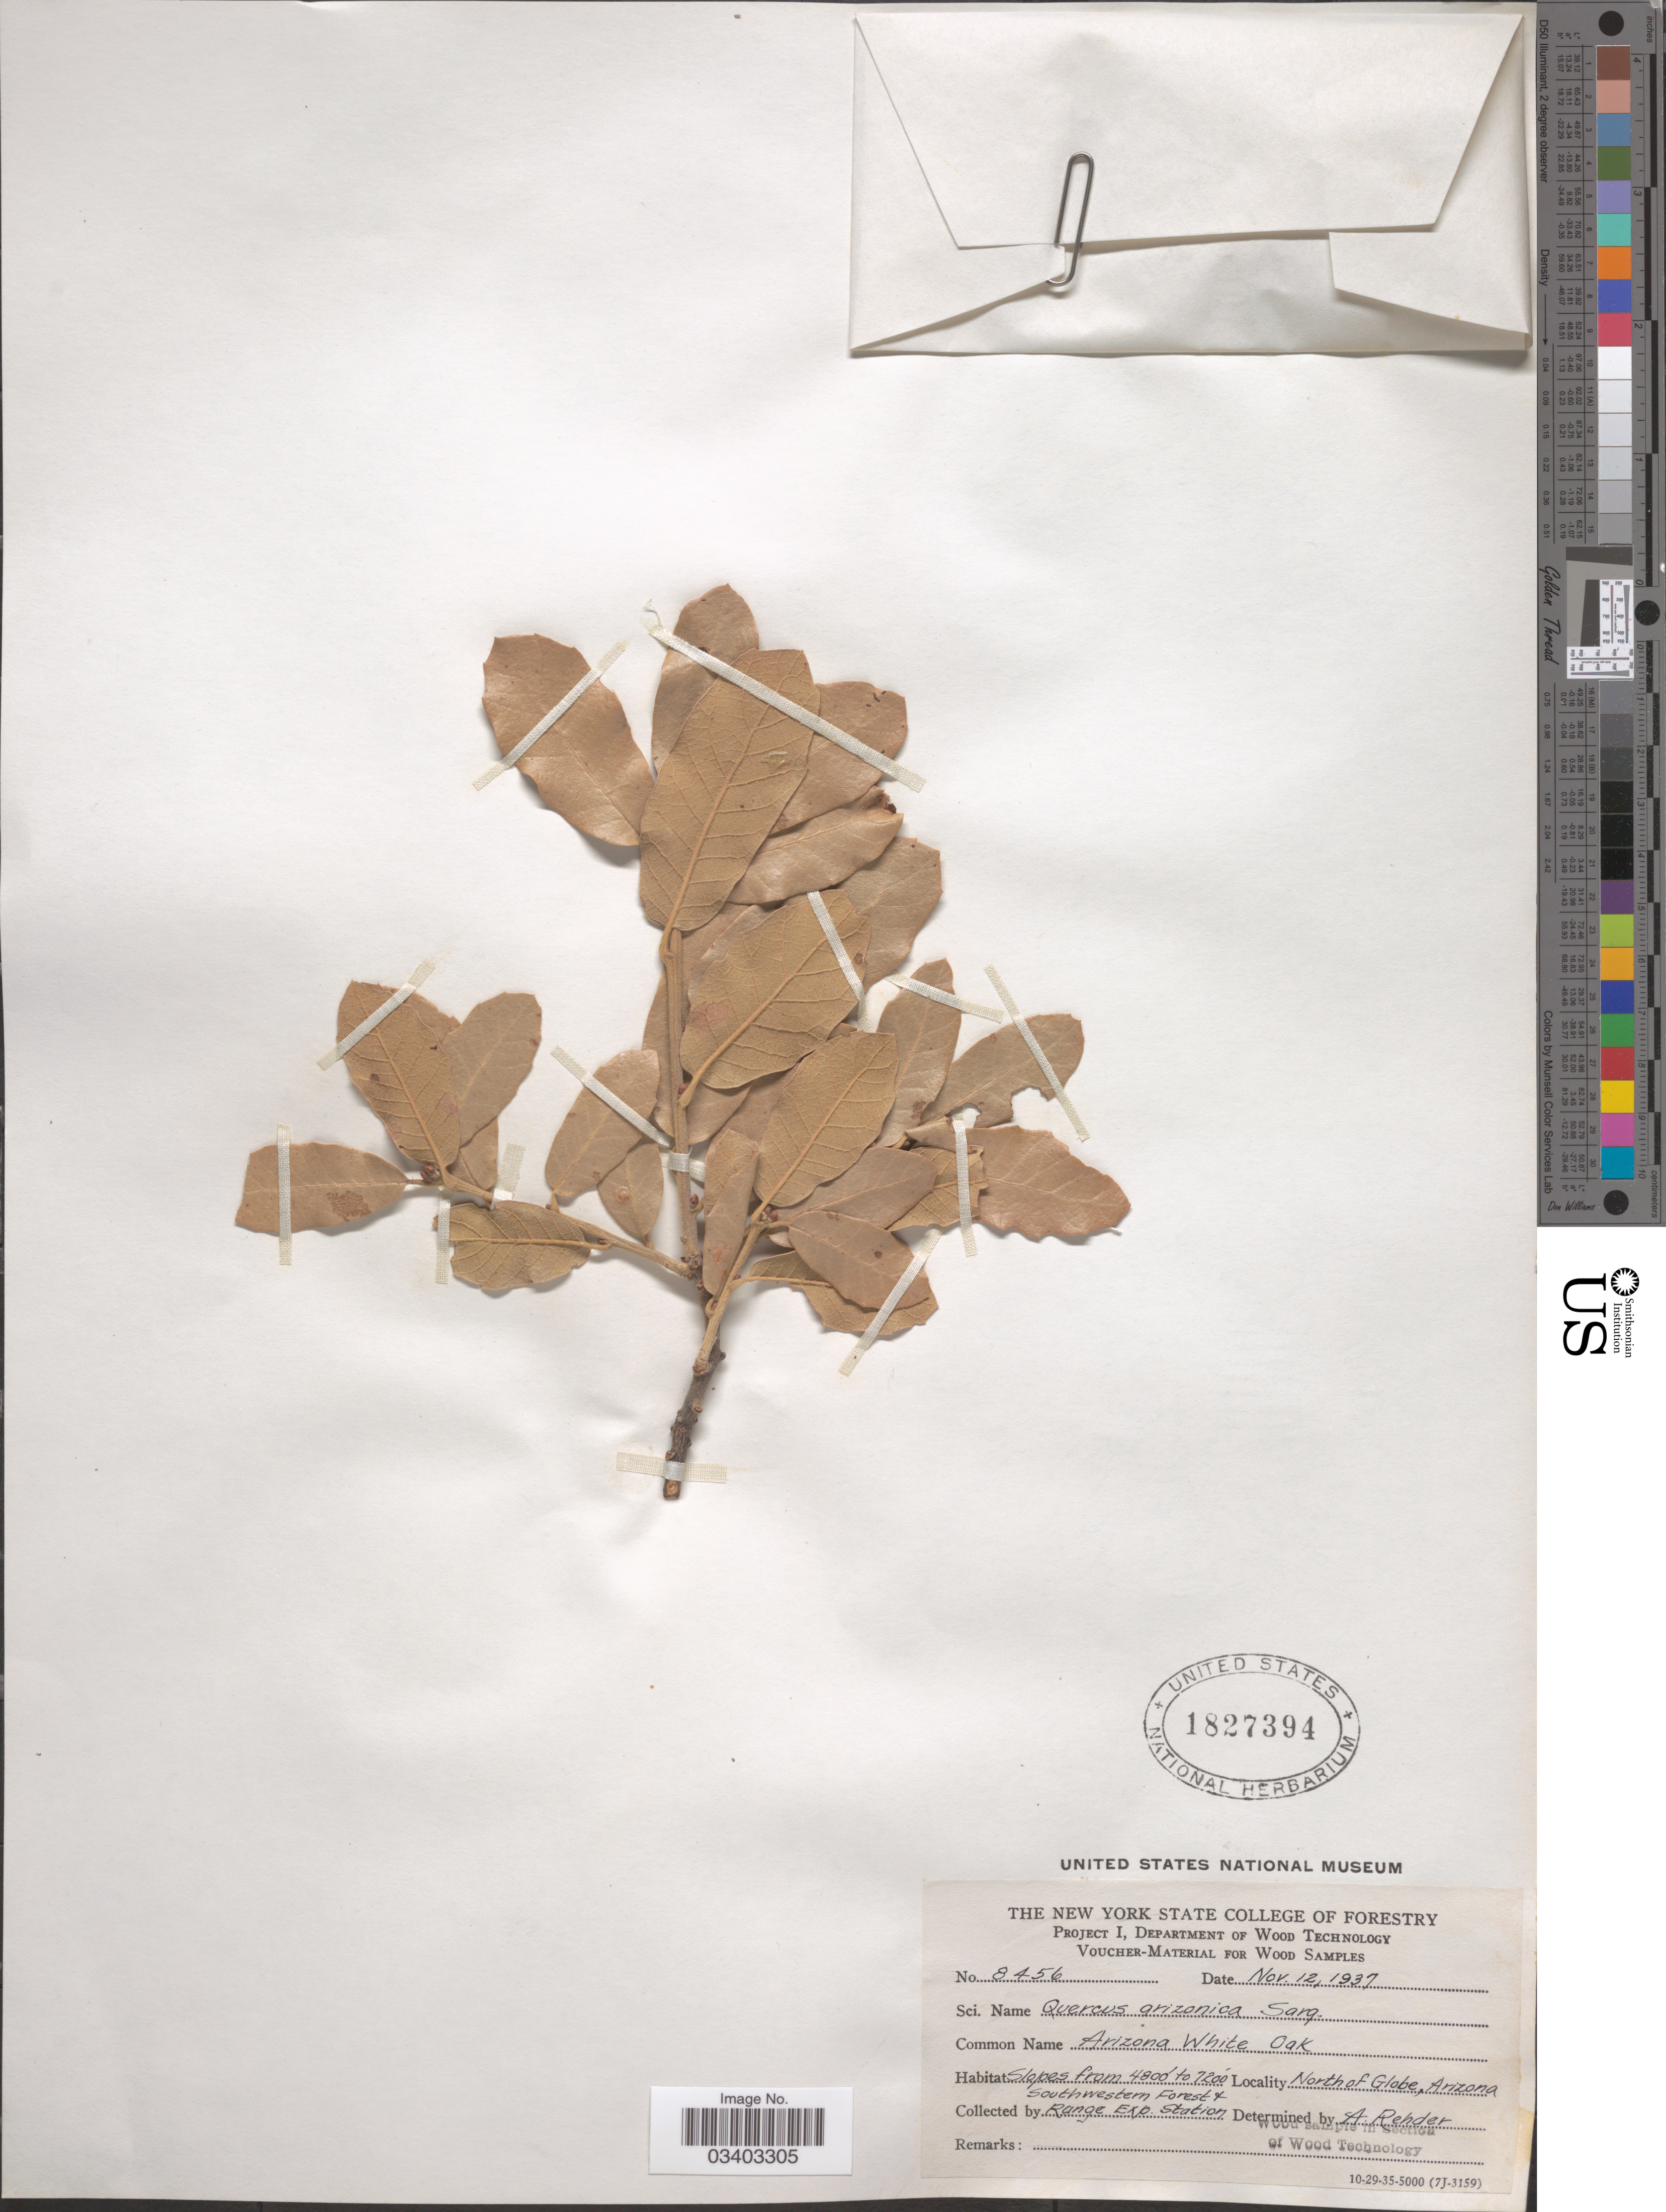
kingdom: Plantae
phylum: Tracheophyta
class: Magnoliopsida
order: Fagales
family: Fagaceae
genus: Quercus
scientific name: Quercus arizonica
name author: Sarg.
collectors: Southwestern Forest & Range Experimental Station & Range Exp. Station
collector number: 8456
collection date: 1937-11-12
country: United States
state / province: Arizona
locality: North of Globe.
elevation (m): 1463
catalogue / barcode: US 1827394